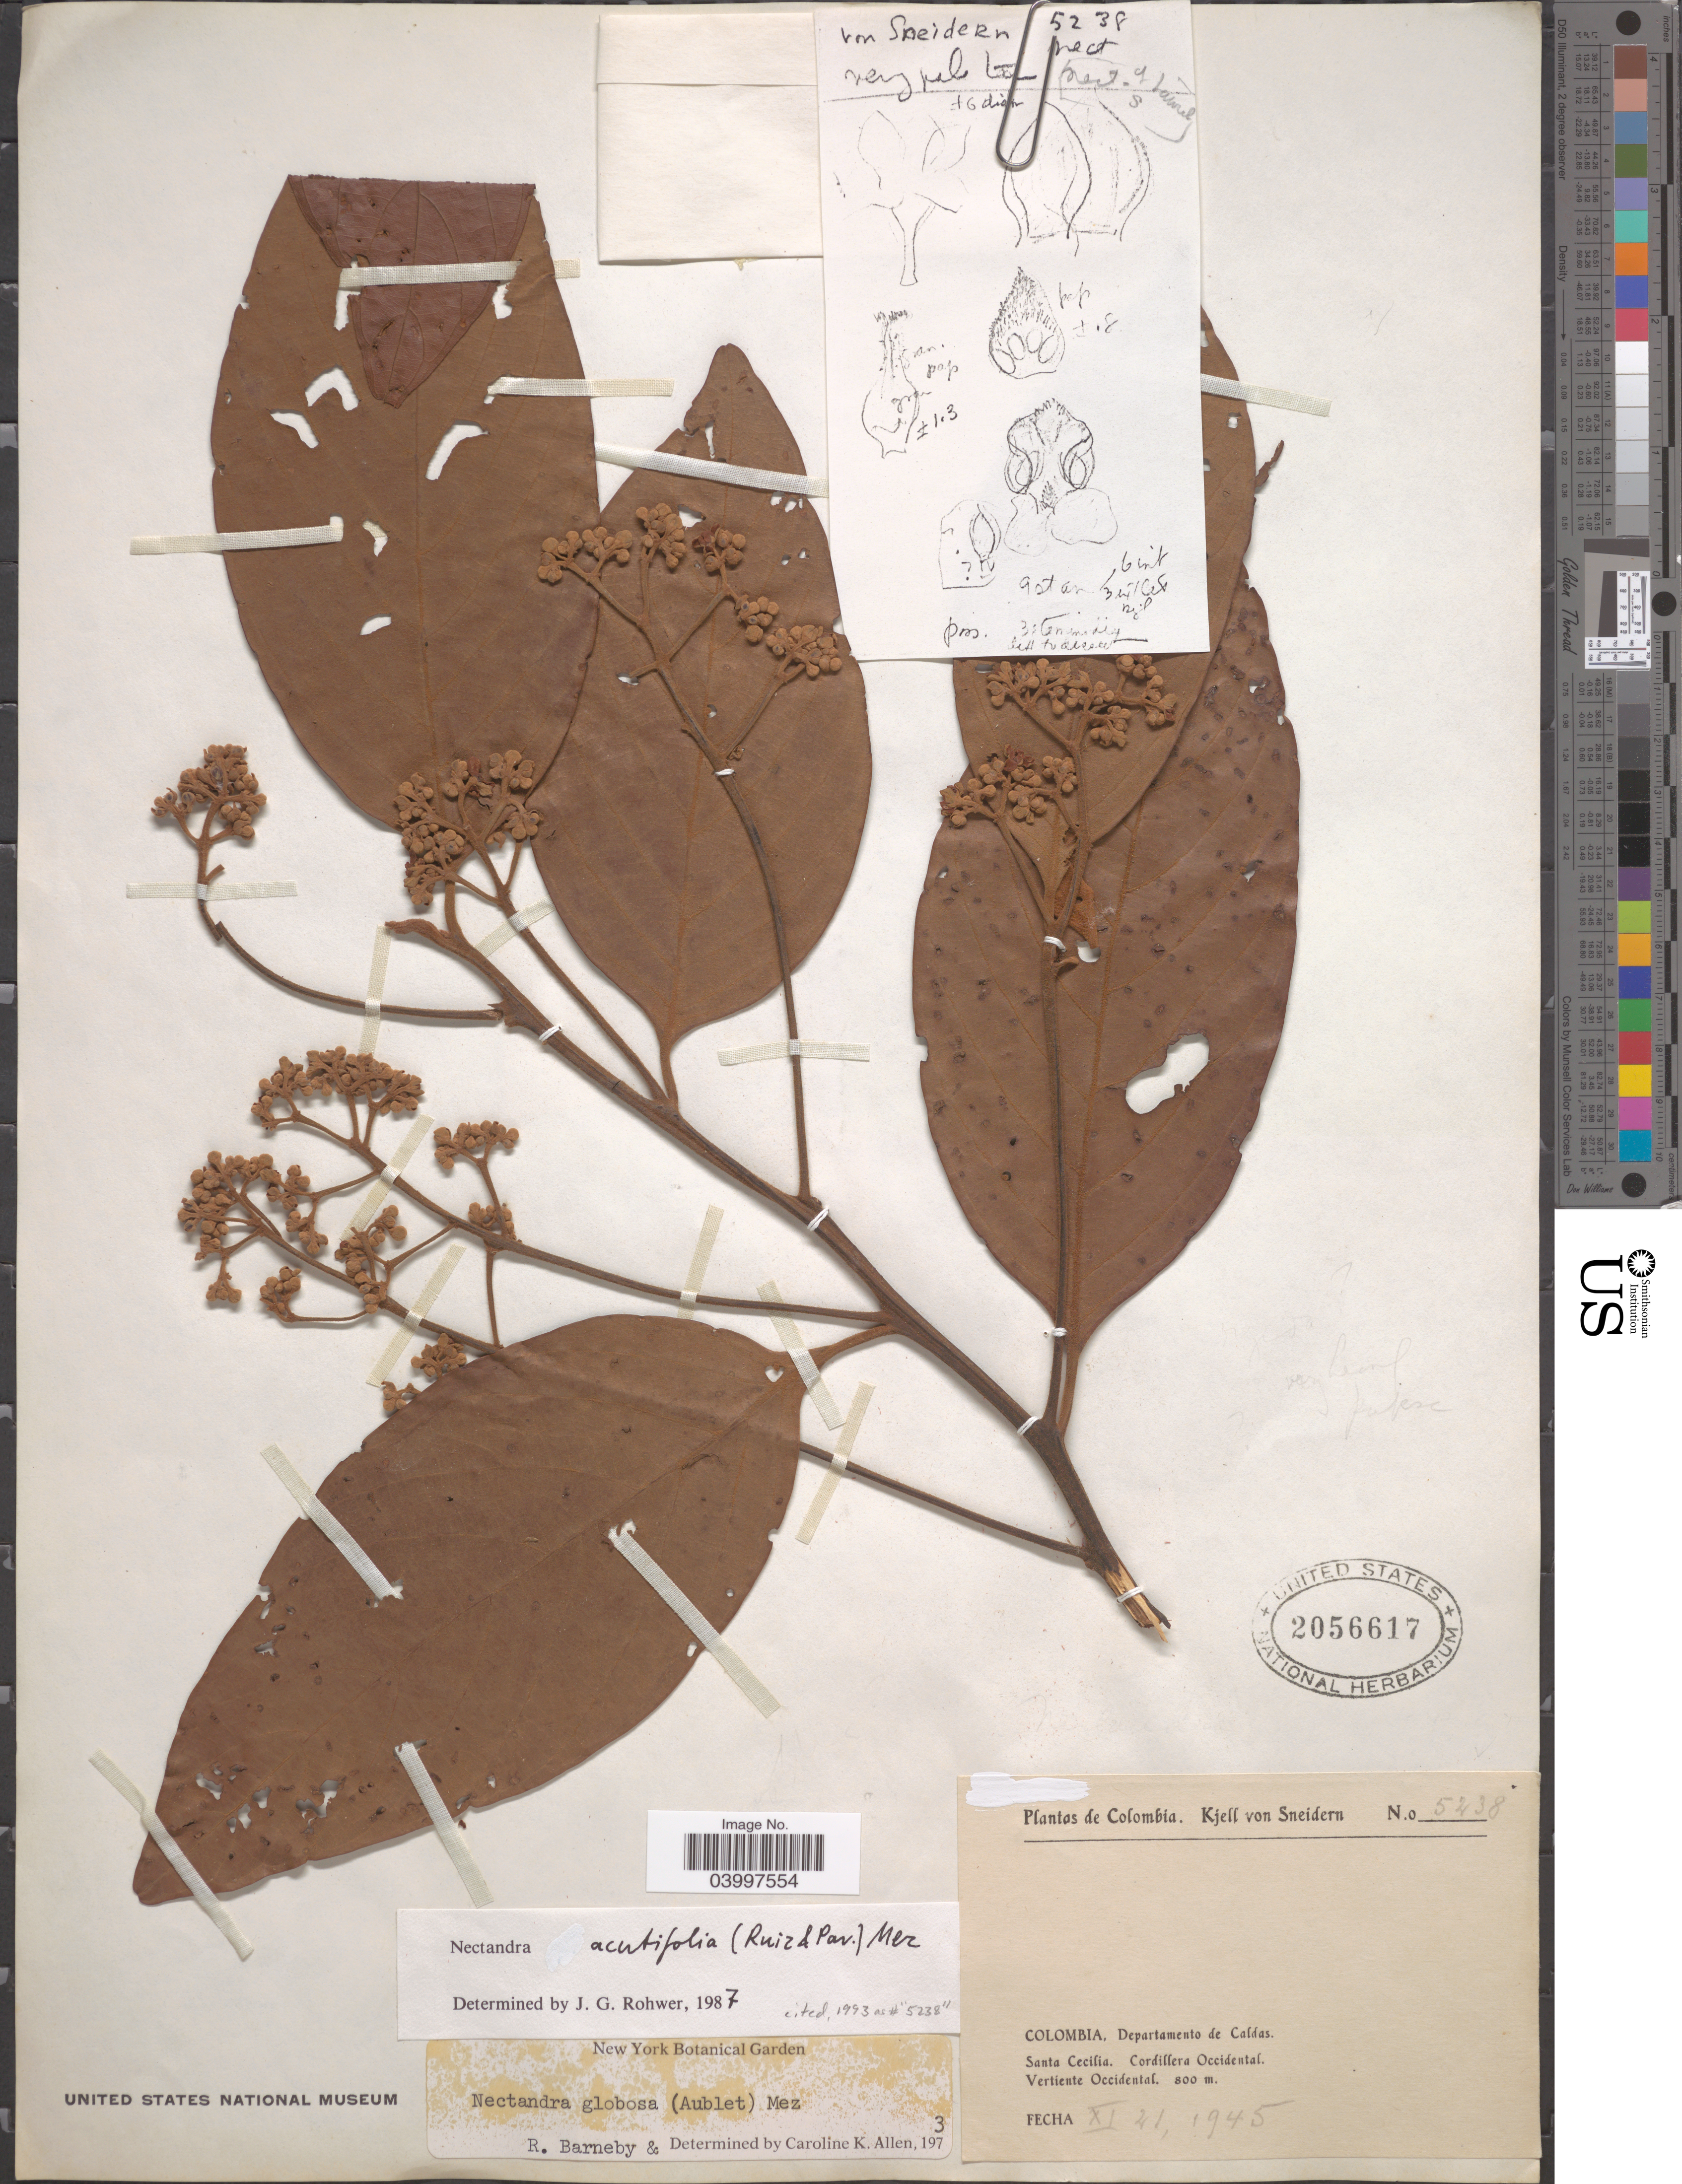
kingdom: Plantae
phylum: Tracheophyta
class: Magnoliopsida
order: Laurales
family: Lauraceae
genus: Nectandra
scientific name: Nectandra acutifolia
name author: (Ruiz & Pav.) Mez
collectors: K. von Sneidern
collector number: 5438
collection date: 1945-11-21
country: Colombia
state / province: Caldas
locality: Departamento de Caldas. Santa Cecilia. Cordillera Occidental. Vertiente Occidental.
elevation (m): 800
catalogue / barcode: US 2056617